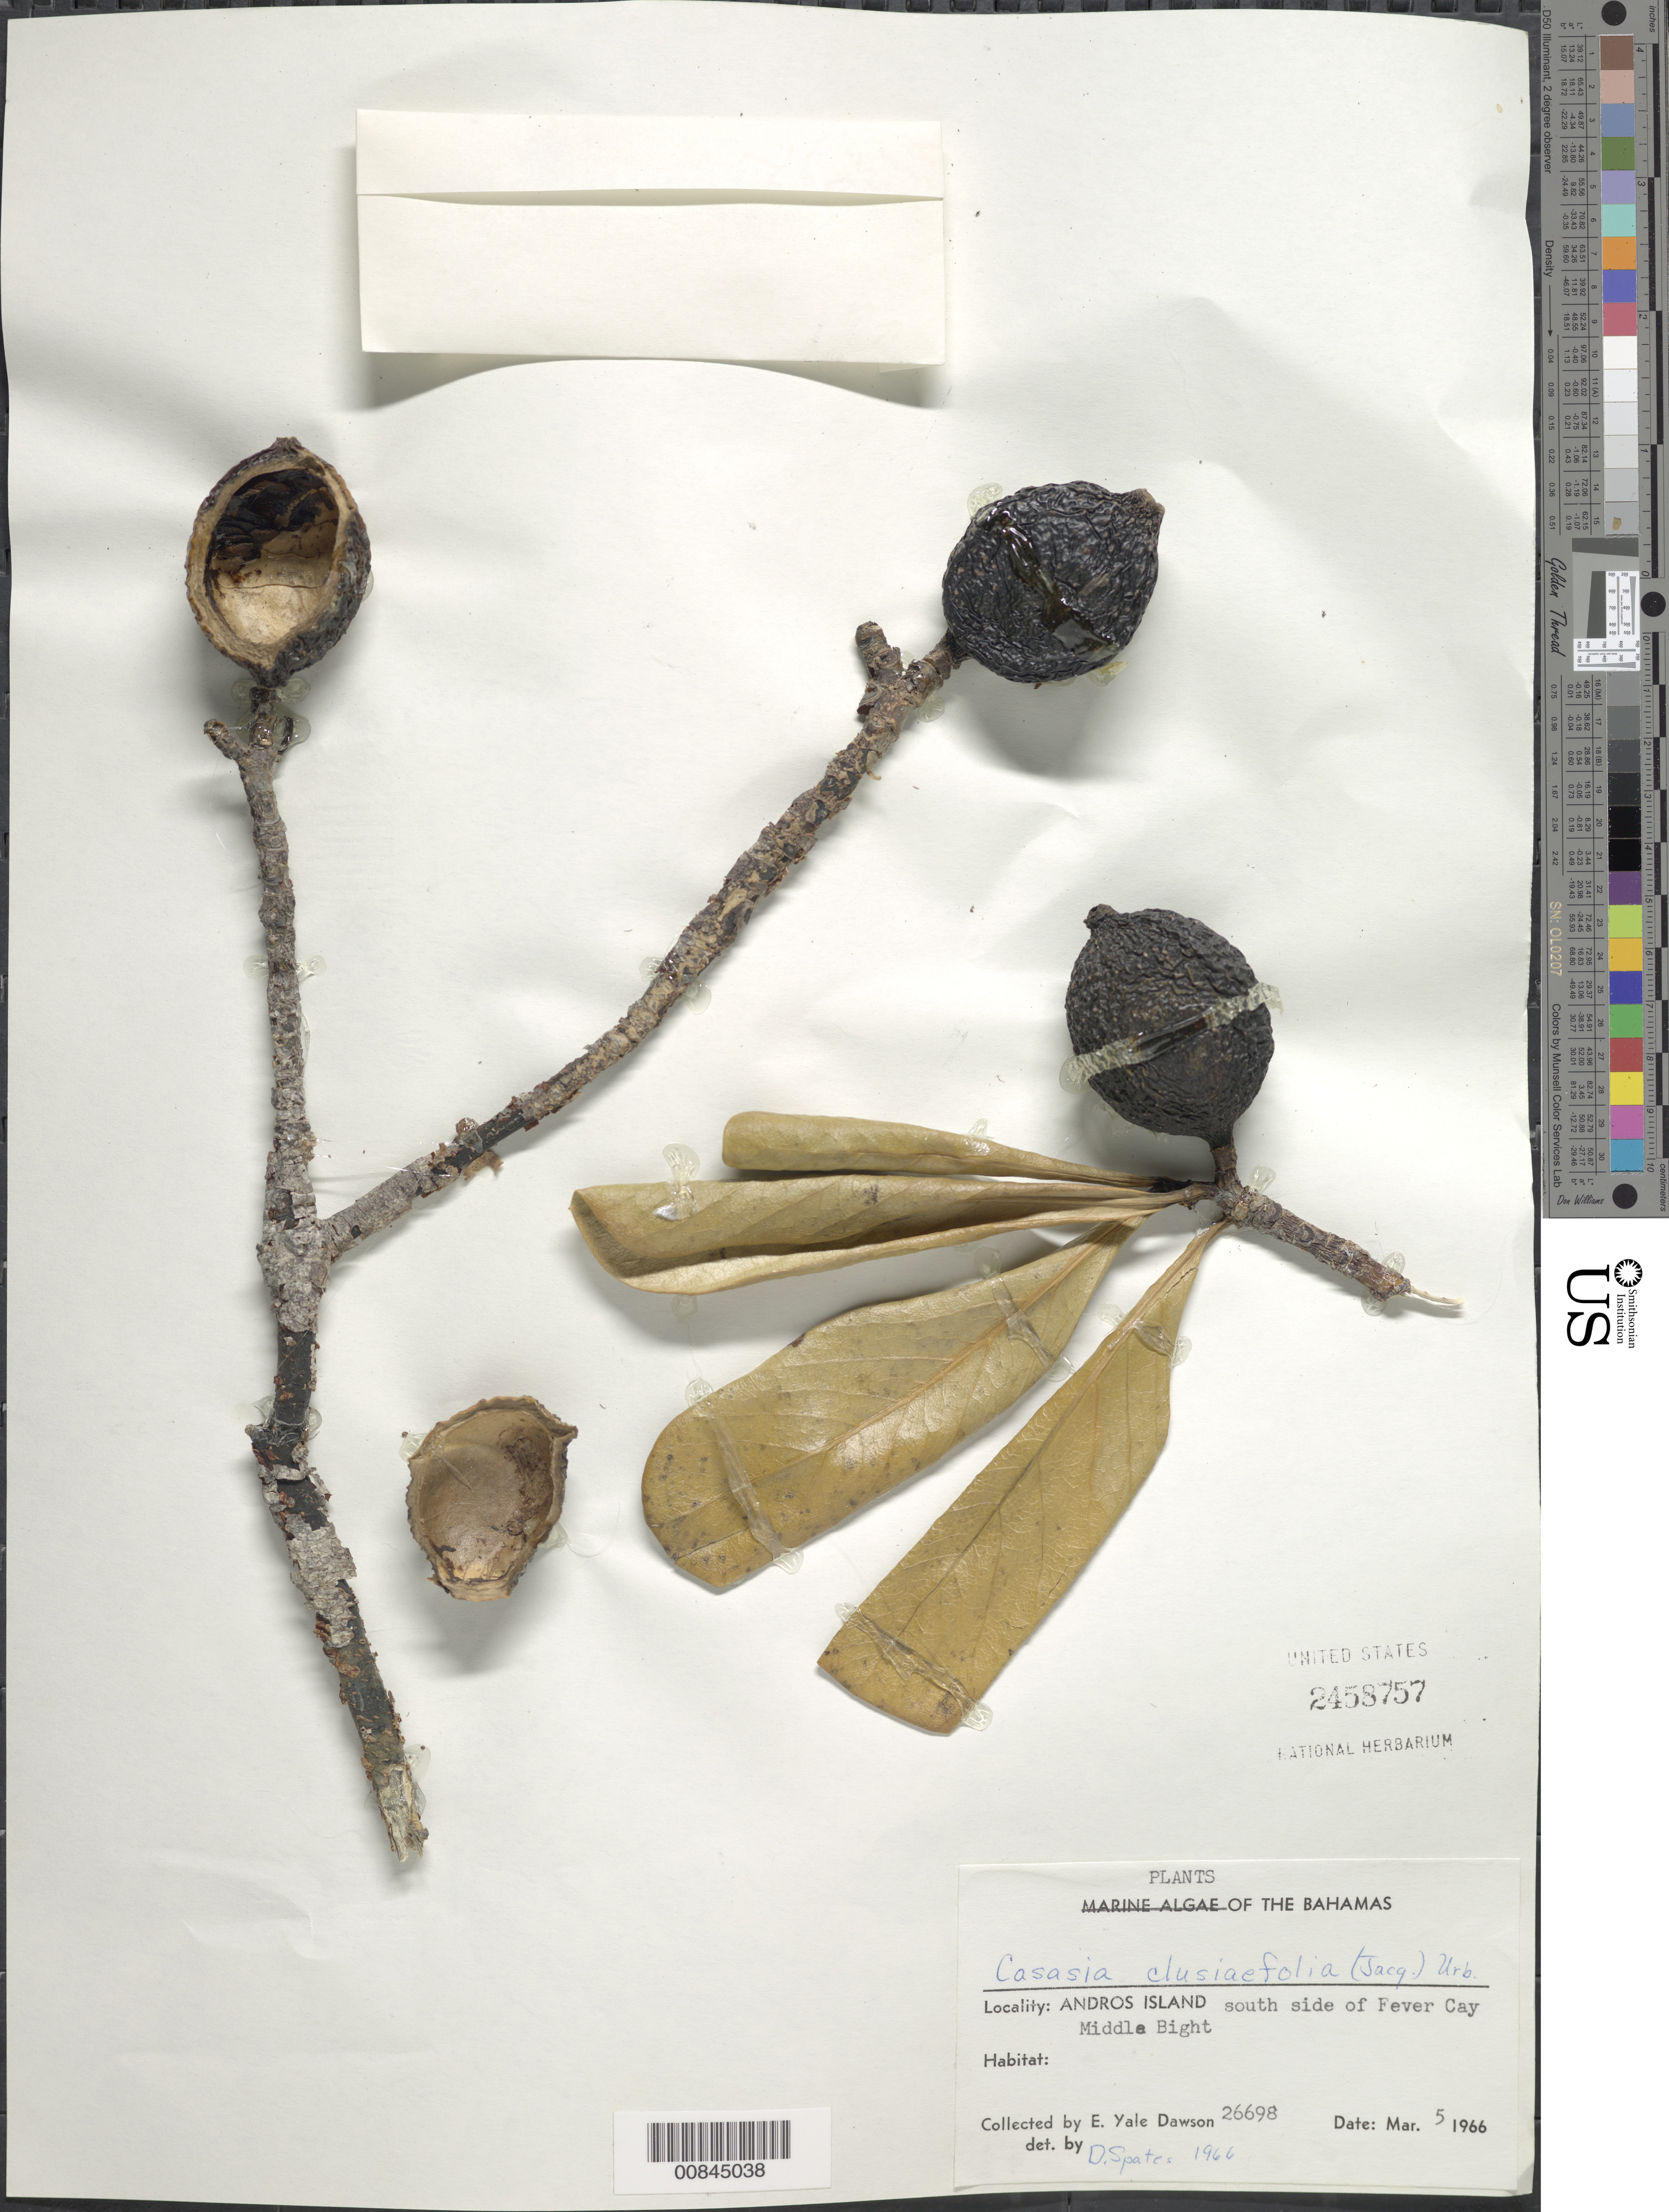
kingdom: Plantae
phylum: Tracheophyta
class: Magnoliopsida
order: Gentianales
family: Rubiaceae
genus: Casasia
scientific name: Casasia clusiifolia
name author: (Jacq.) Urb.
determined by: Spates, D.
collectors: E. Y. Dawson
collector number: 26698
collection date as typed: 05 Mar 1966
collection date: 1966-03-05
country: Bahamas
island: Andros Island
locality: South side of Fever Cay, middle Bight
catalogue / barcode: US 2458757